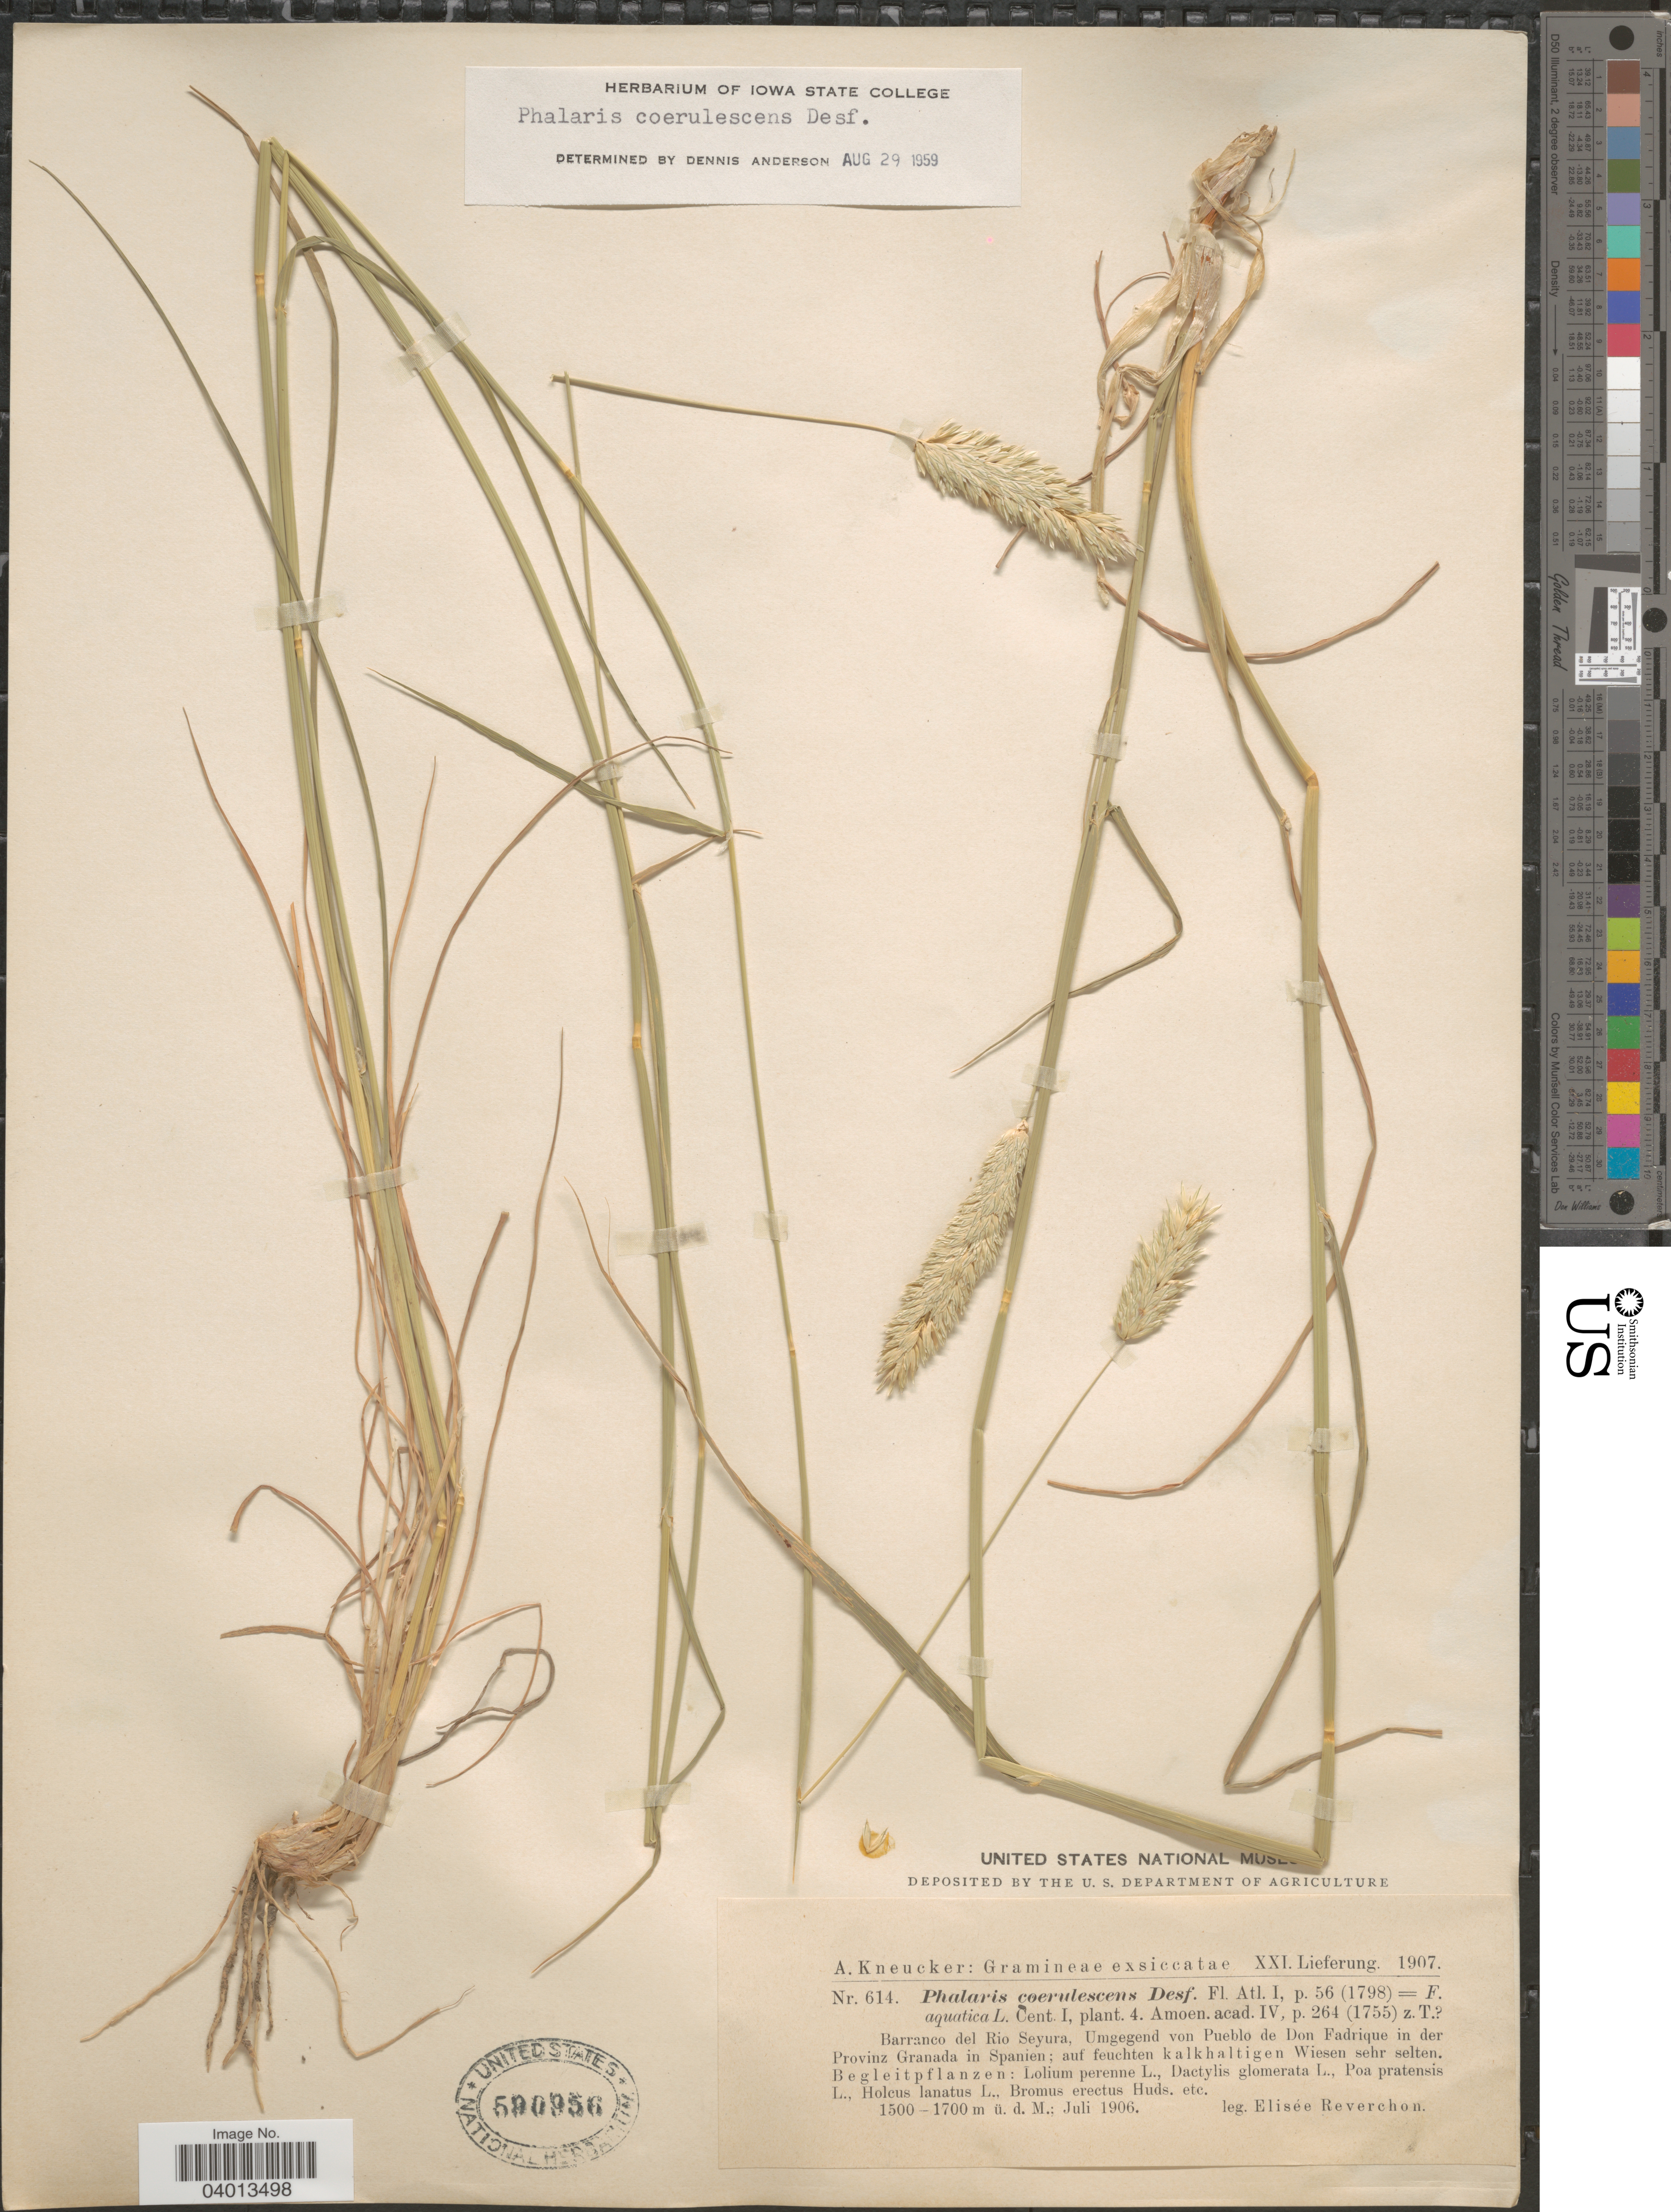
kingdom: Plantae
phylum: Tracheophyta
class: Liliopsida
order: Poales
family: Poaceae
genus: Phalaris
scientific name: Phalaris coerulescens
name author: Desf.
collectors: E. Reverchon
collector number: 614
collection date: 1906-07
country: Spain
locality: Barranco del Rio Seyura, Umgegend von Pueblo de Don Fadrique in der Provinz Granada in Spanien; auf feuchten kalkhaltigen Wiesen sehr selten.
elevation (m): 1500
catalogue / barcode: US 590956